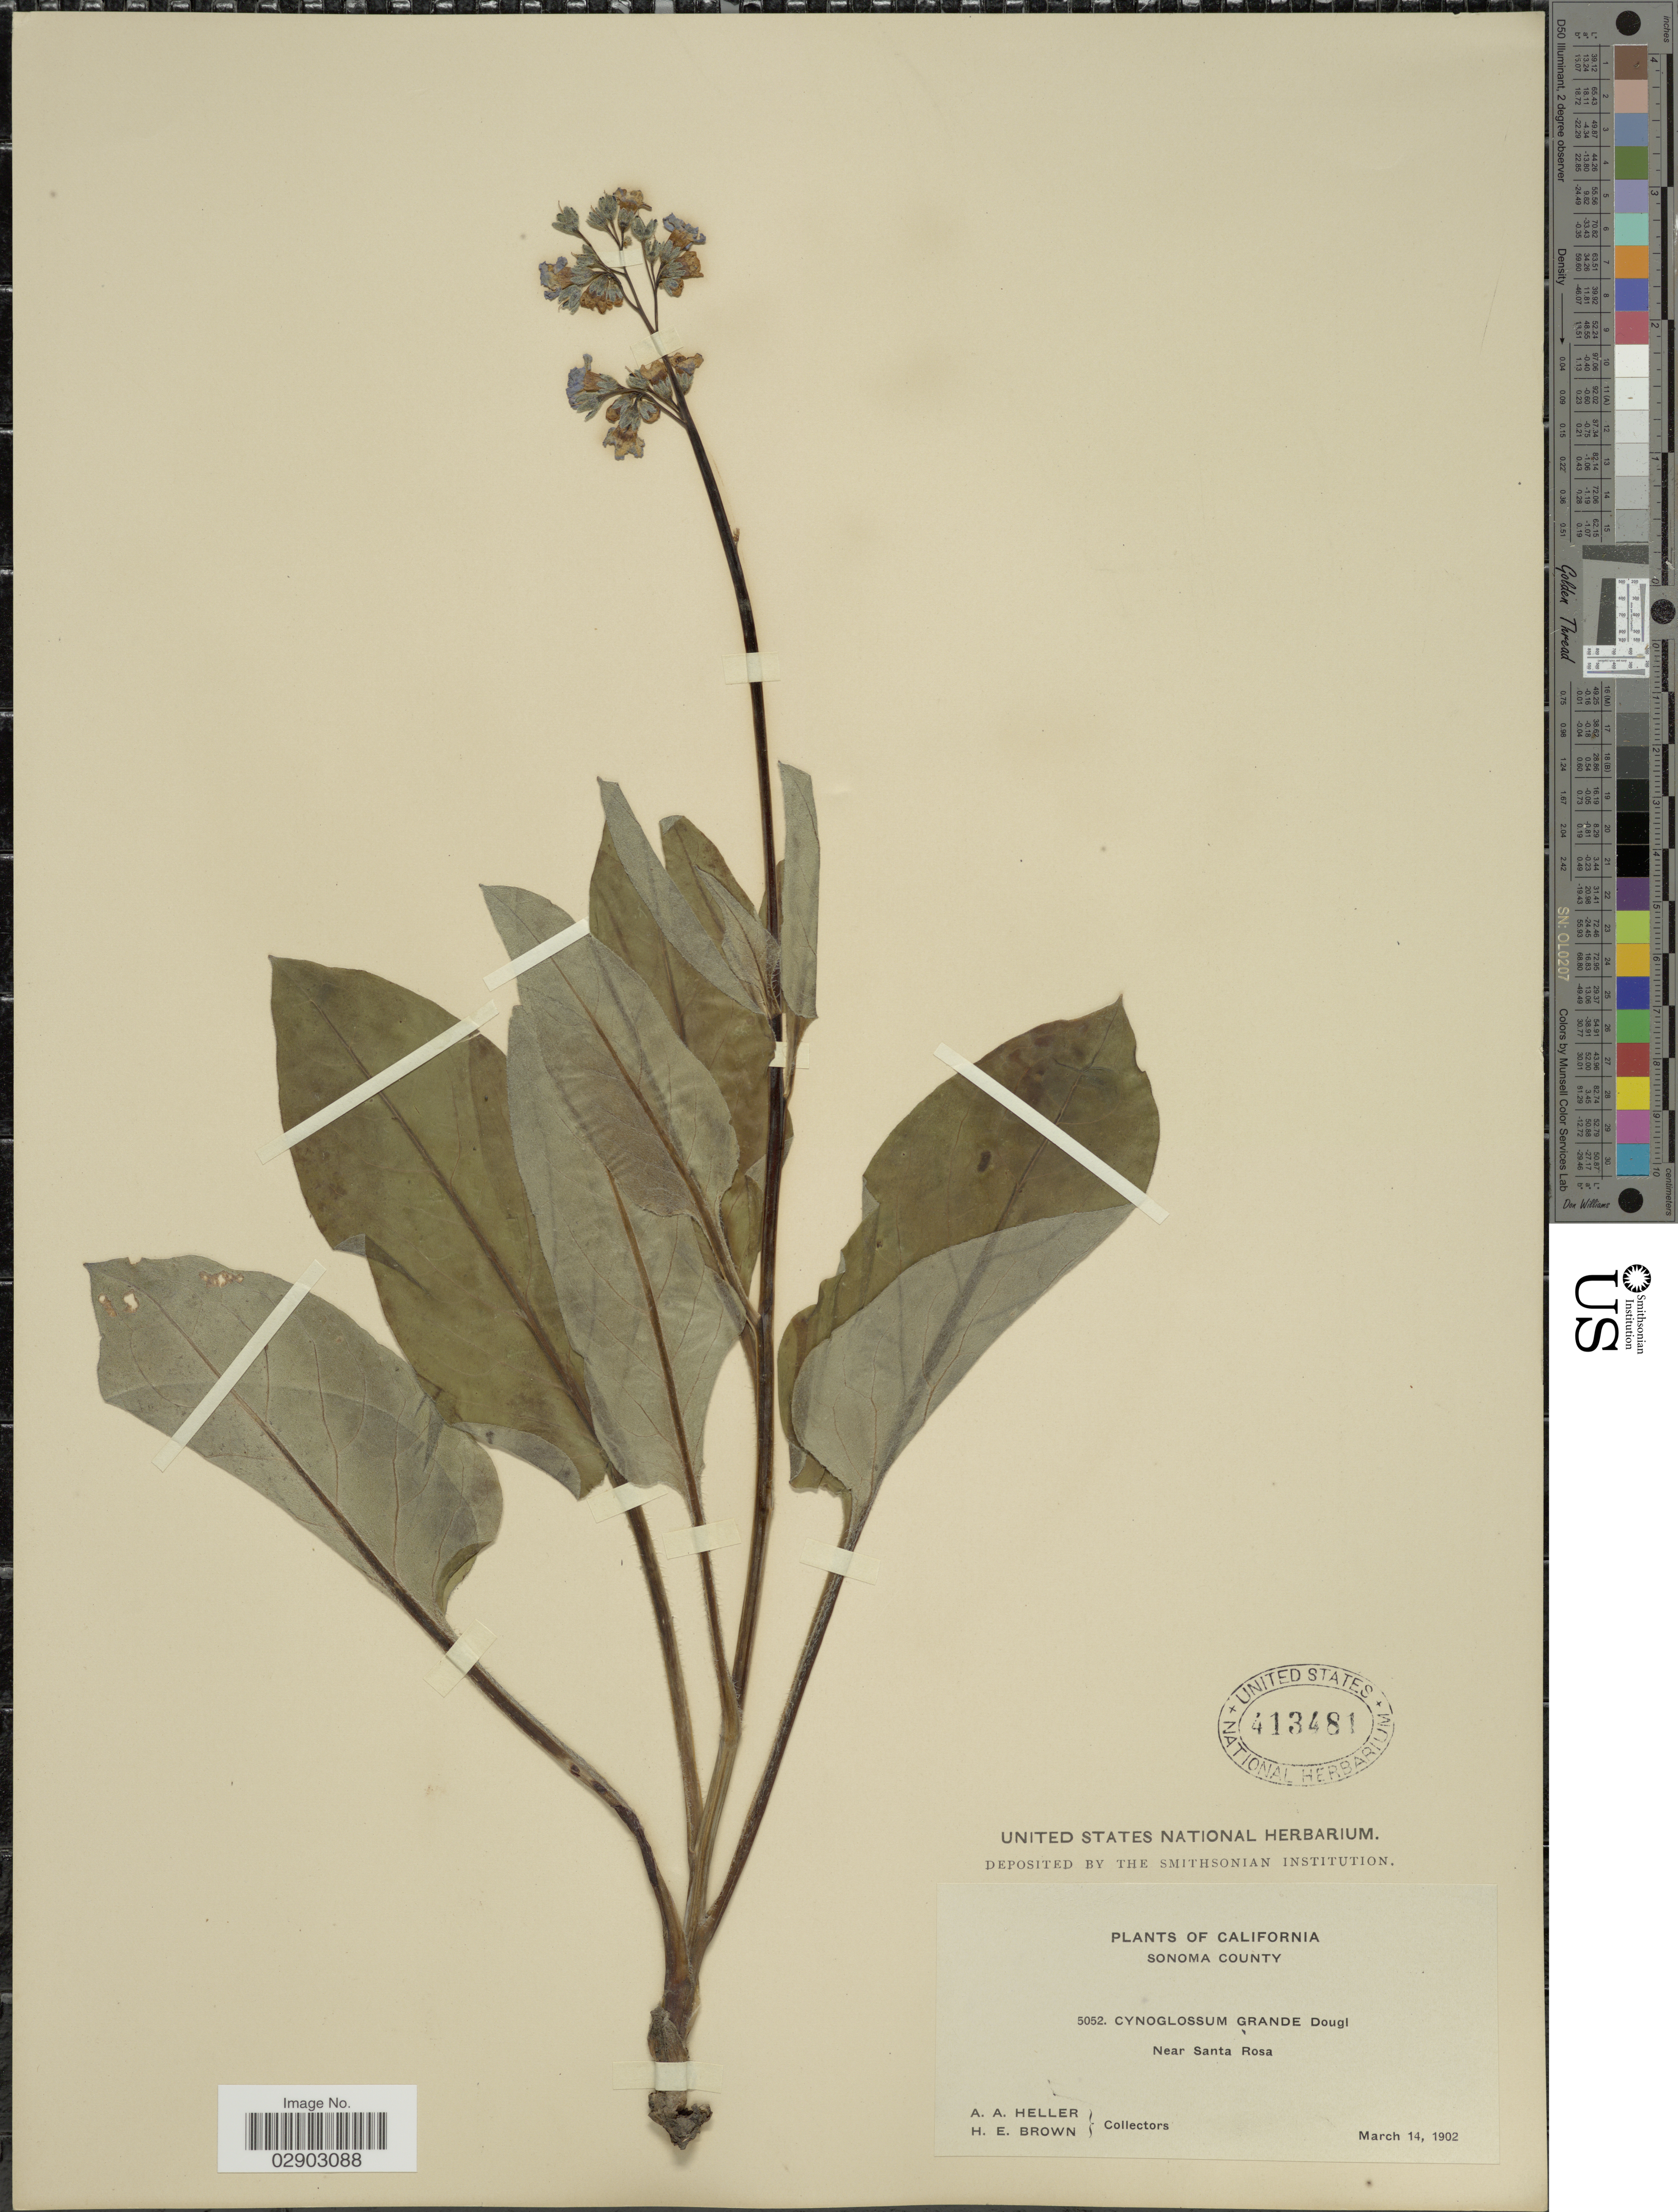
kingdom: Plantae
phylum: Tracheophyta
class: Magnoliopsida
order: Boraginales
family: Boraginaceae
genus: Cynoglossum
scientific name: Cynoglossum grande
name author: Douglas ex Lehm.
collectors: A. A. Heller & H. E. Brown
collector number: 5052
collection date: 1902-03-14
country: United States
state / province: California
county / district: Sonoma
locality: Sonoma County. Near Santa Rosa.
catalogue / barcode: US 413481